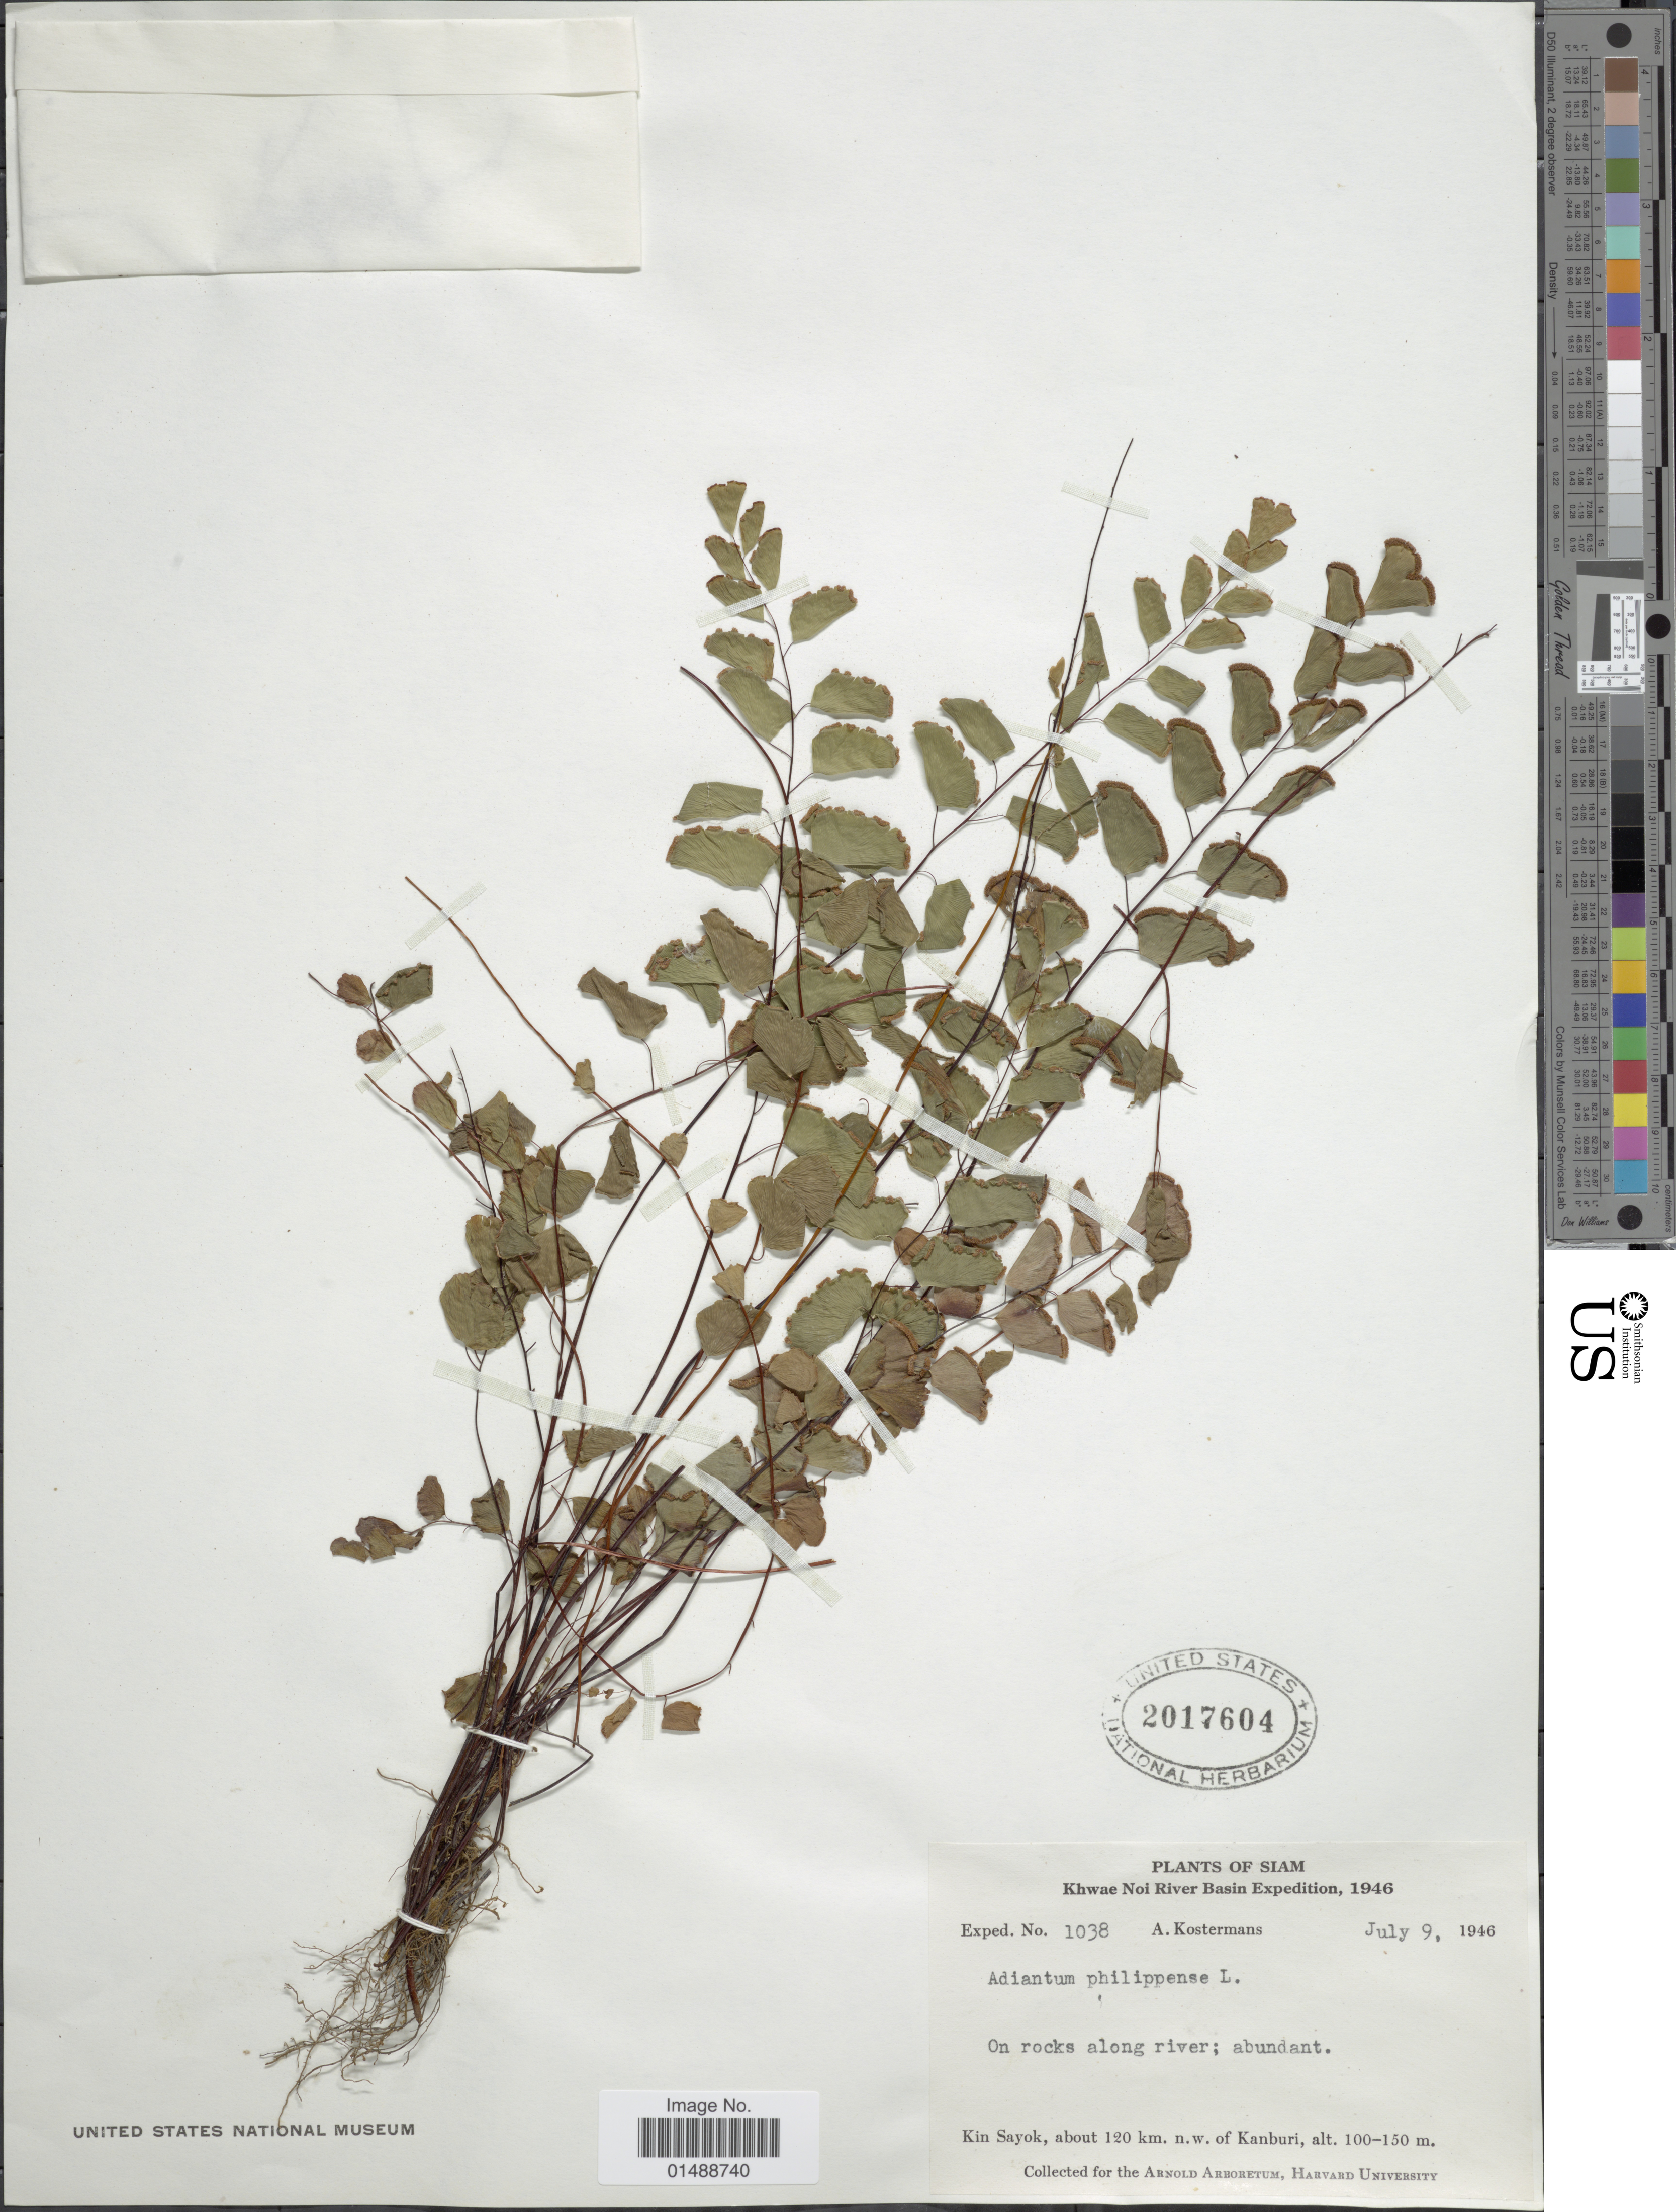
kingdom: Plantae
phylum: Tracheophyta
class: Polypodiopsida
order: Polypodiales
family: Pteridaceae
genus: Adiantum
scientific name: Adiantum philippense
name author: L.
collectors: A. J. G. Kostermans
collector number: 1038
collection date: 1946-07-09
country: Thailand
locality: Siam, Kin Sayok, about 120 km. n. w. of Kanburi.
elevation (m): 100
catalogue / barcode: US 2017604